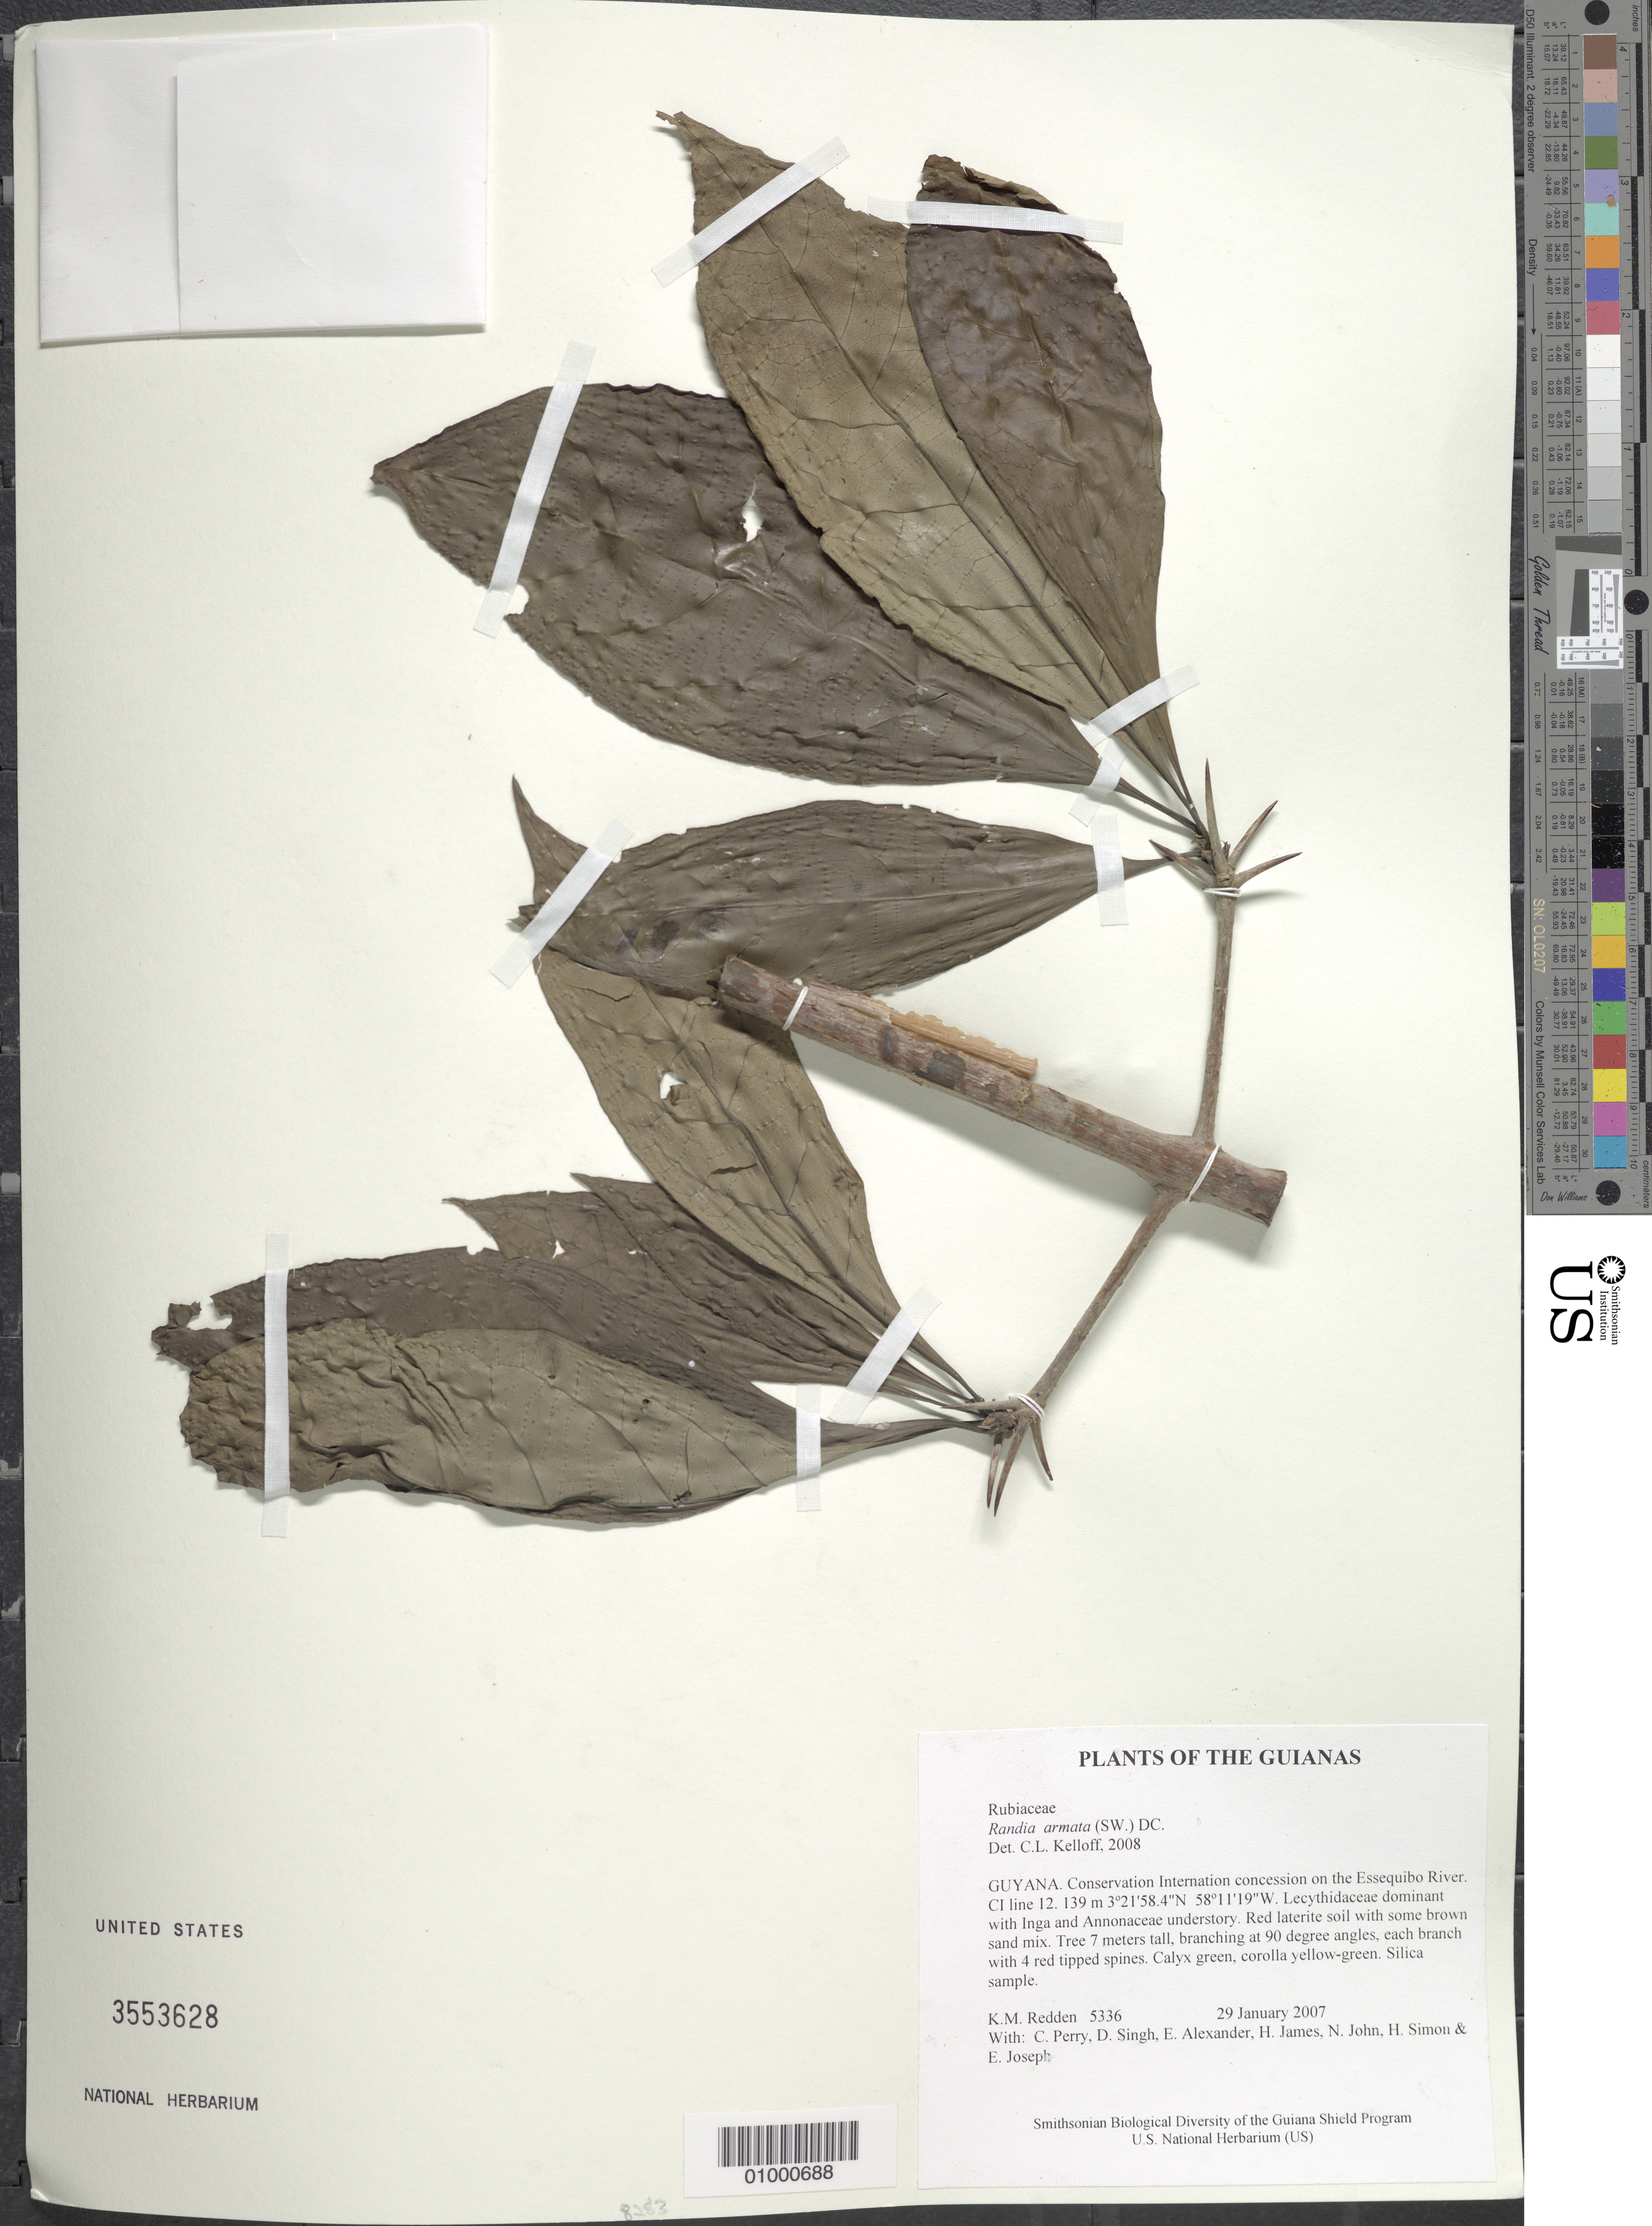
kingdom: Plantae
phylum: Tracheophyta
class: Magnoliopsida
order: Gentianales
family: Rubiaceae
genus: Randia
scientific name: Randia armata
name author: (Sw.) DC.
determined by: Kelloff, Carol L., (US), Smithsonian Institution - National Museum of Natural History (UNITED STATES)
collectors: K. M. Redden, C. Perry, D. Singh, E. Alexander, H. James, N. John, H. Simon & E. Joseph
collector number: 5336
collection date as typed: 29 January 2007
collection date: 2007-01-29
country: Guyana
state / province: U. Takutu-U. Essequibo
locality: Conservation International concession on the Essequibo River. CI line 12.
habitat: Lecythidaceae dominant with Inga and Annonaceae understory. Red laterite soil with some brown sand mix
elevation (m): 139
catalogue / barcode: US 3553628